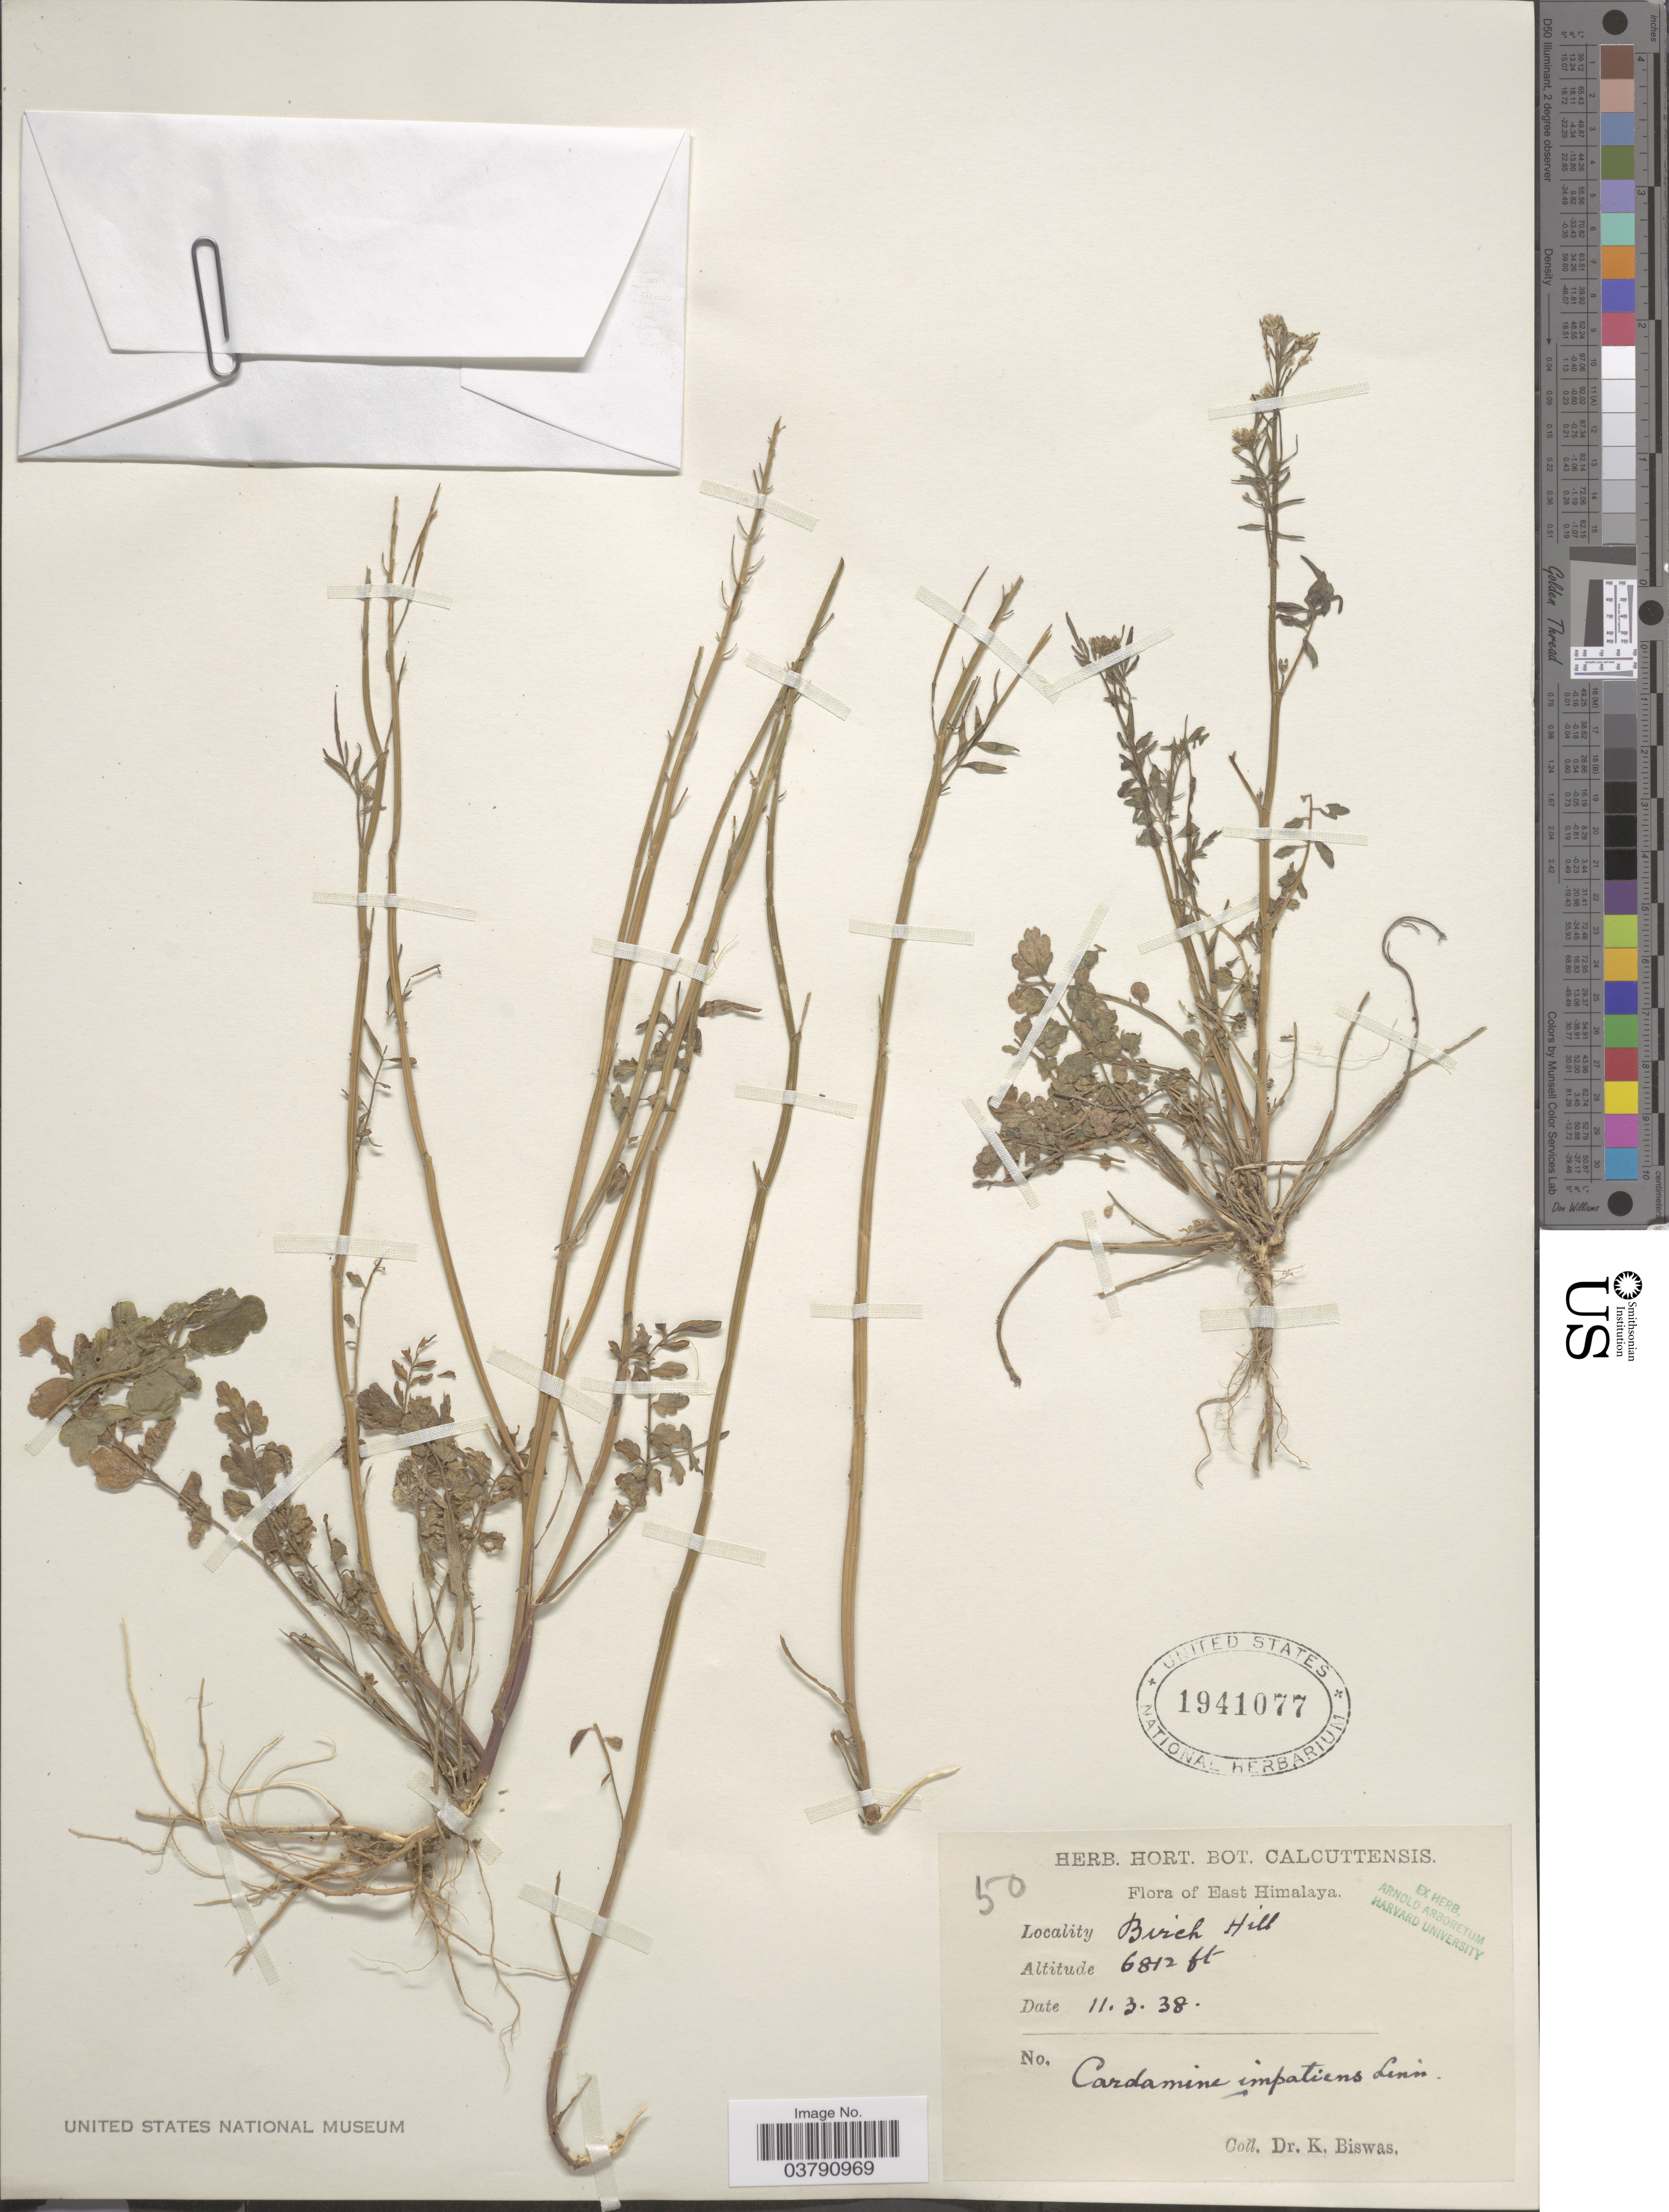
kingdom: Plantae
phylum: Tracheophyta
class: Magnoliopsida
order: Brassicales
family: Brassicaceae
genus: Cardamine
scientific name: Cardamine impatiens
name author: L.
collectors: K. Biswas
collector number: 50?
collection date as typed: Transcribed d/m/y: 11/3/38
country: India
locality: East Himalaya. Birch Hill.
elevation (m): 2076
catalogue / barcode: US 1941077